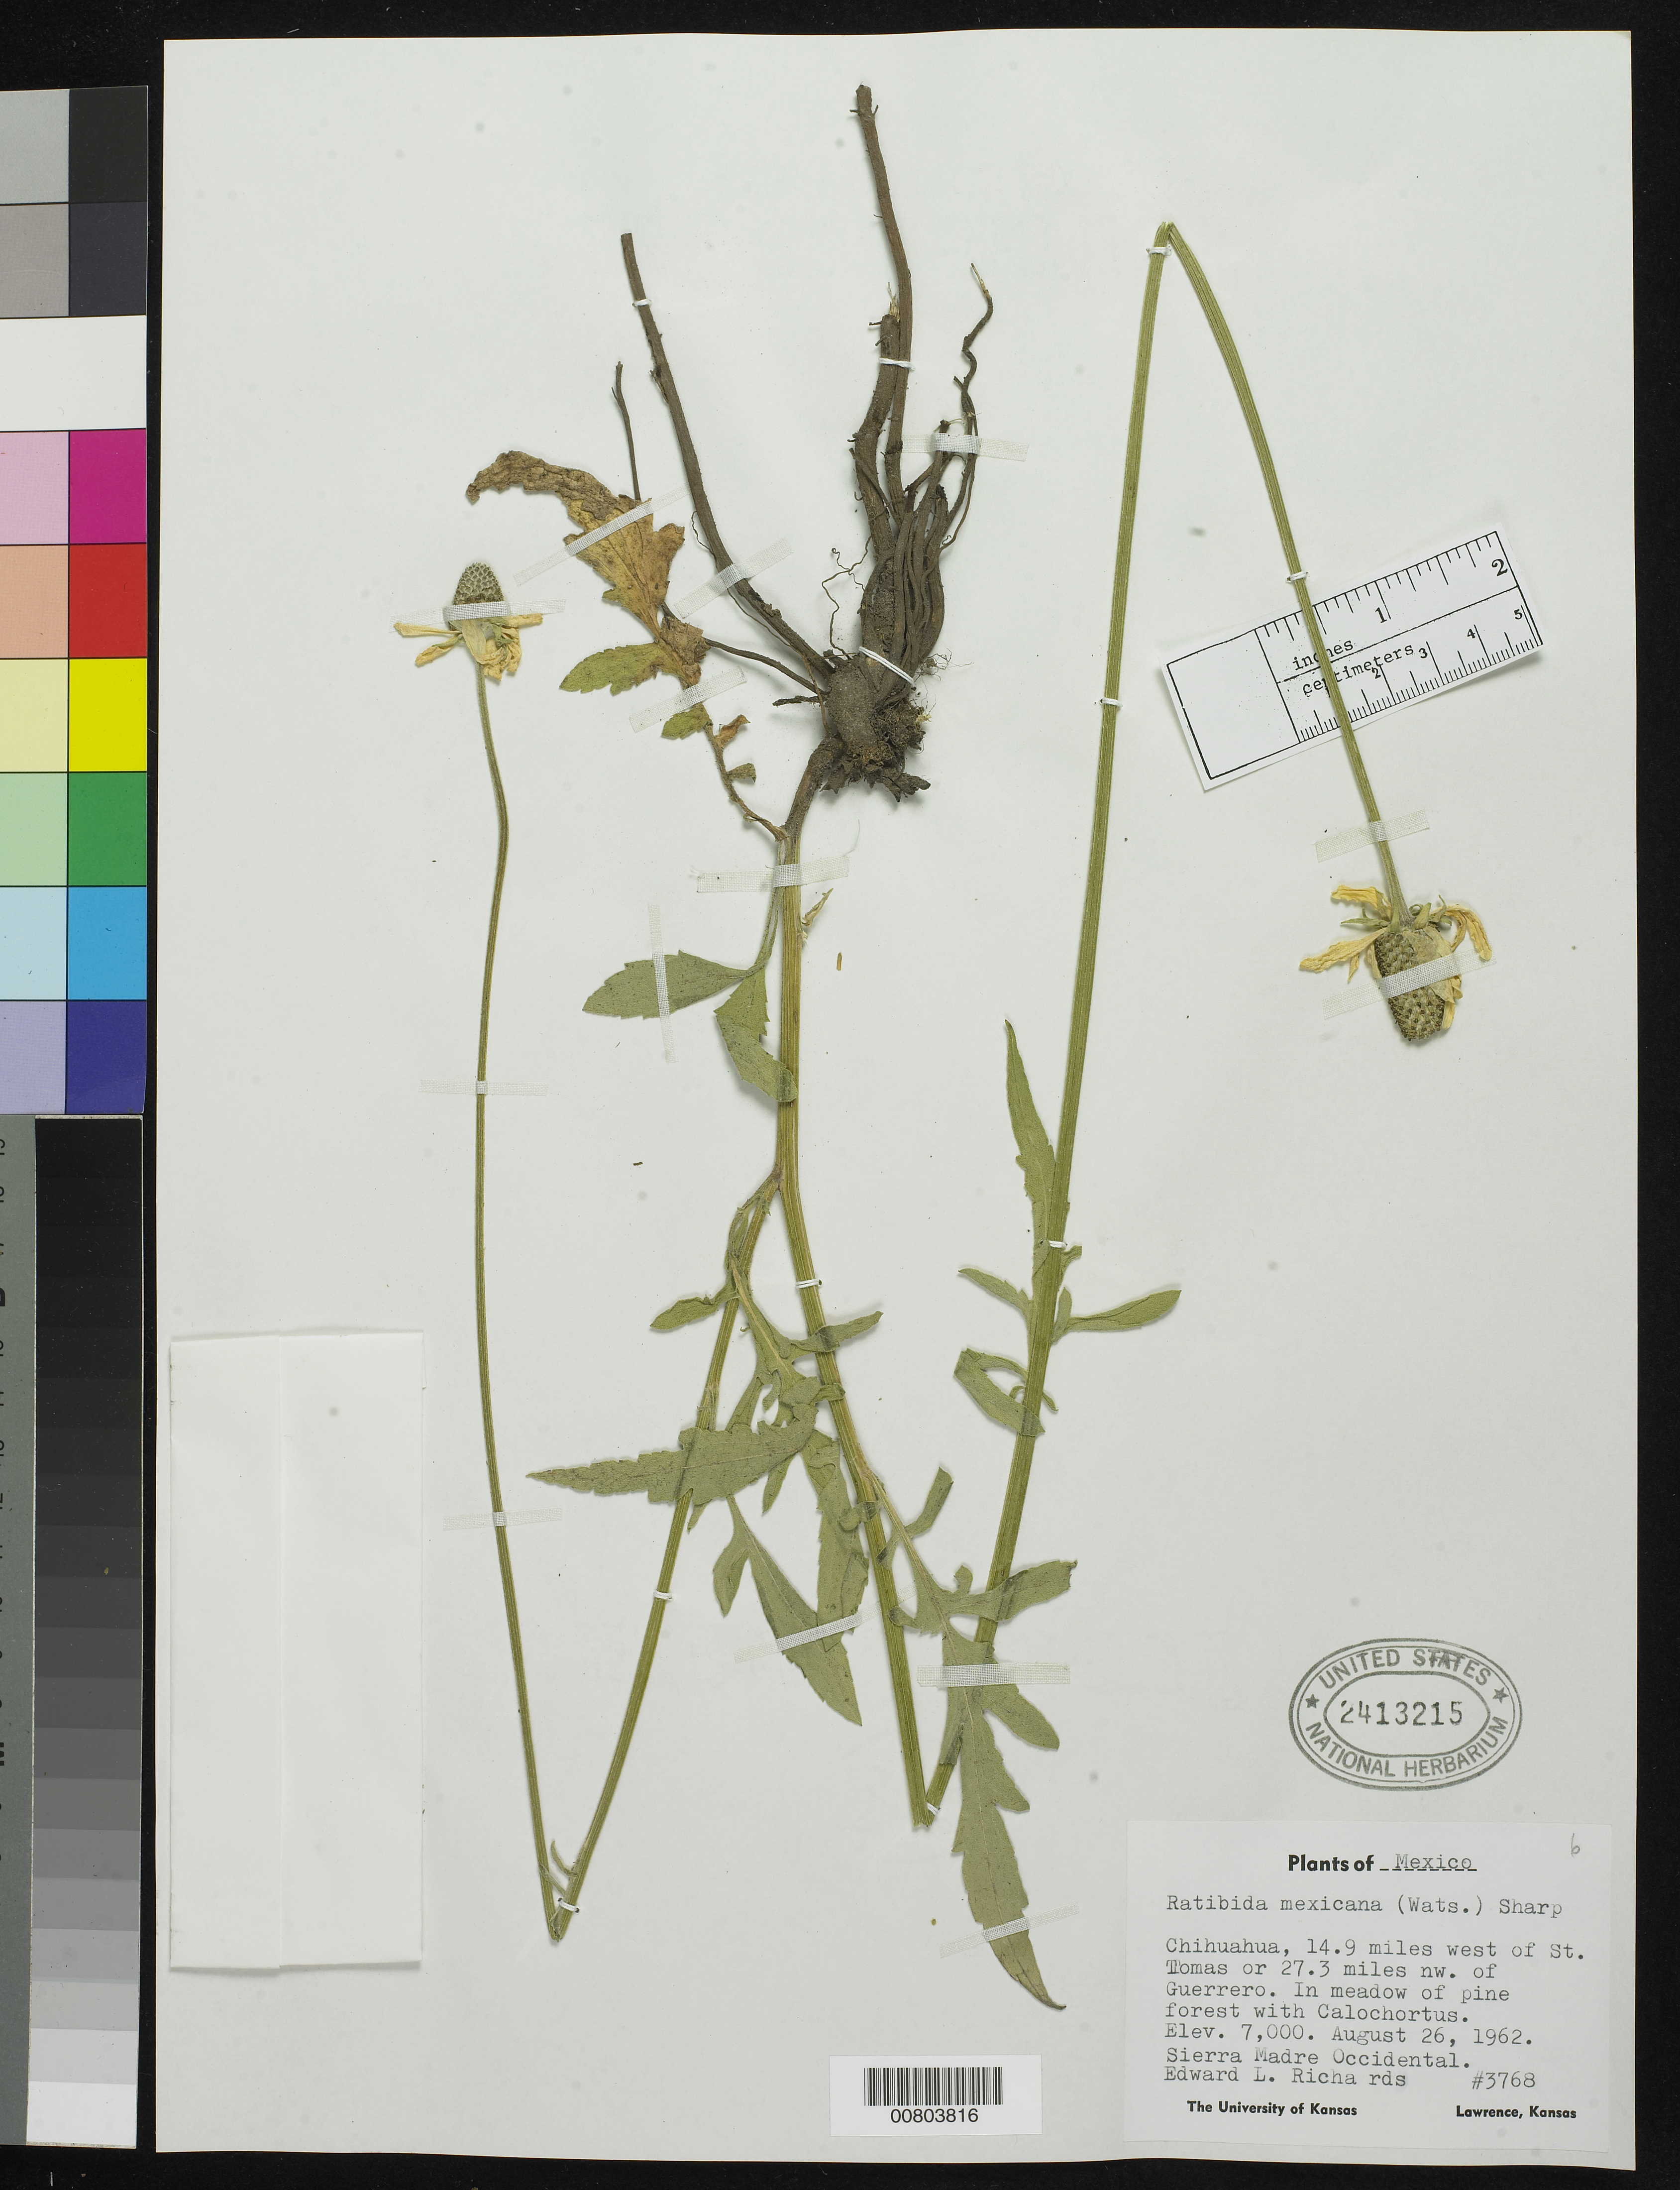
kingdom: Plantae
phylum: Tracheophyta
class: Magnoliopsida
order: Asterales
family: Asteraceae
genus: Ratibida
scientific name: Ratibida mexicana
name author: (S. Watson) W.M. Sharp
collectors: E. Richards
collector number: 3768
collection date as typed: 26 Aug 1962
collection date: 1962-08-26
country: Mexico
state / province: Chihuahua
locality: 14.9 miles west of St. Thomas or 27.3 miles NW of Guerrero.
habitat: In meadow of Pine forest with Calochortus.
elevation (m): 2134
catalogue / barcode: US 2413215